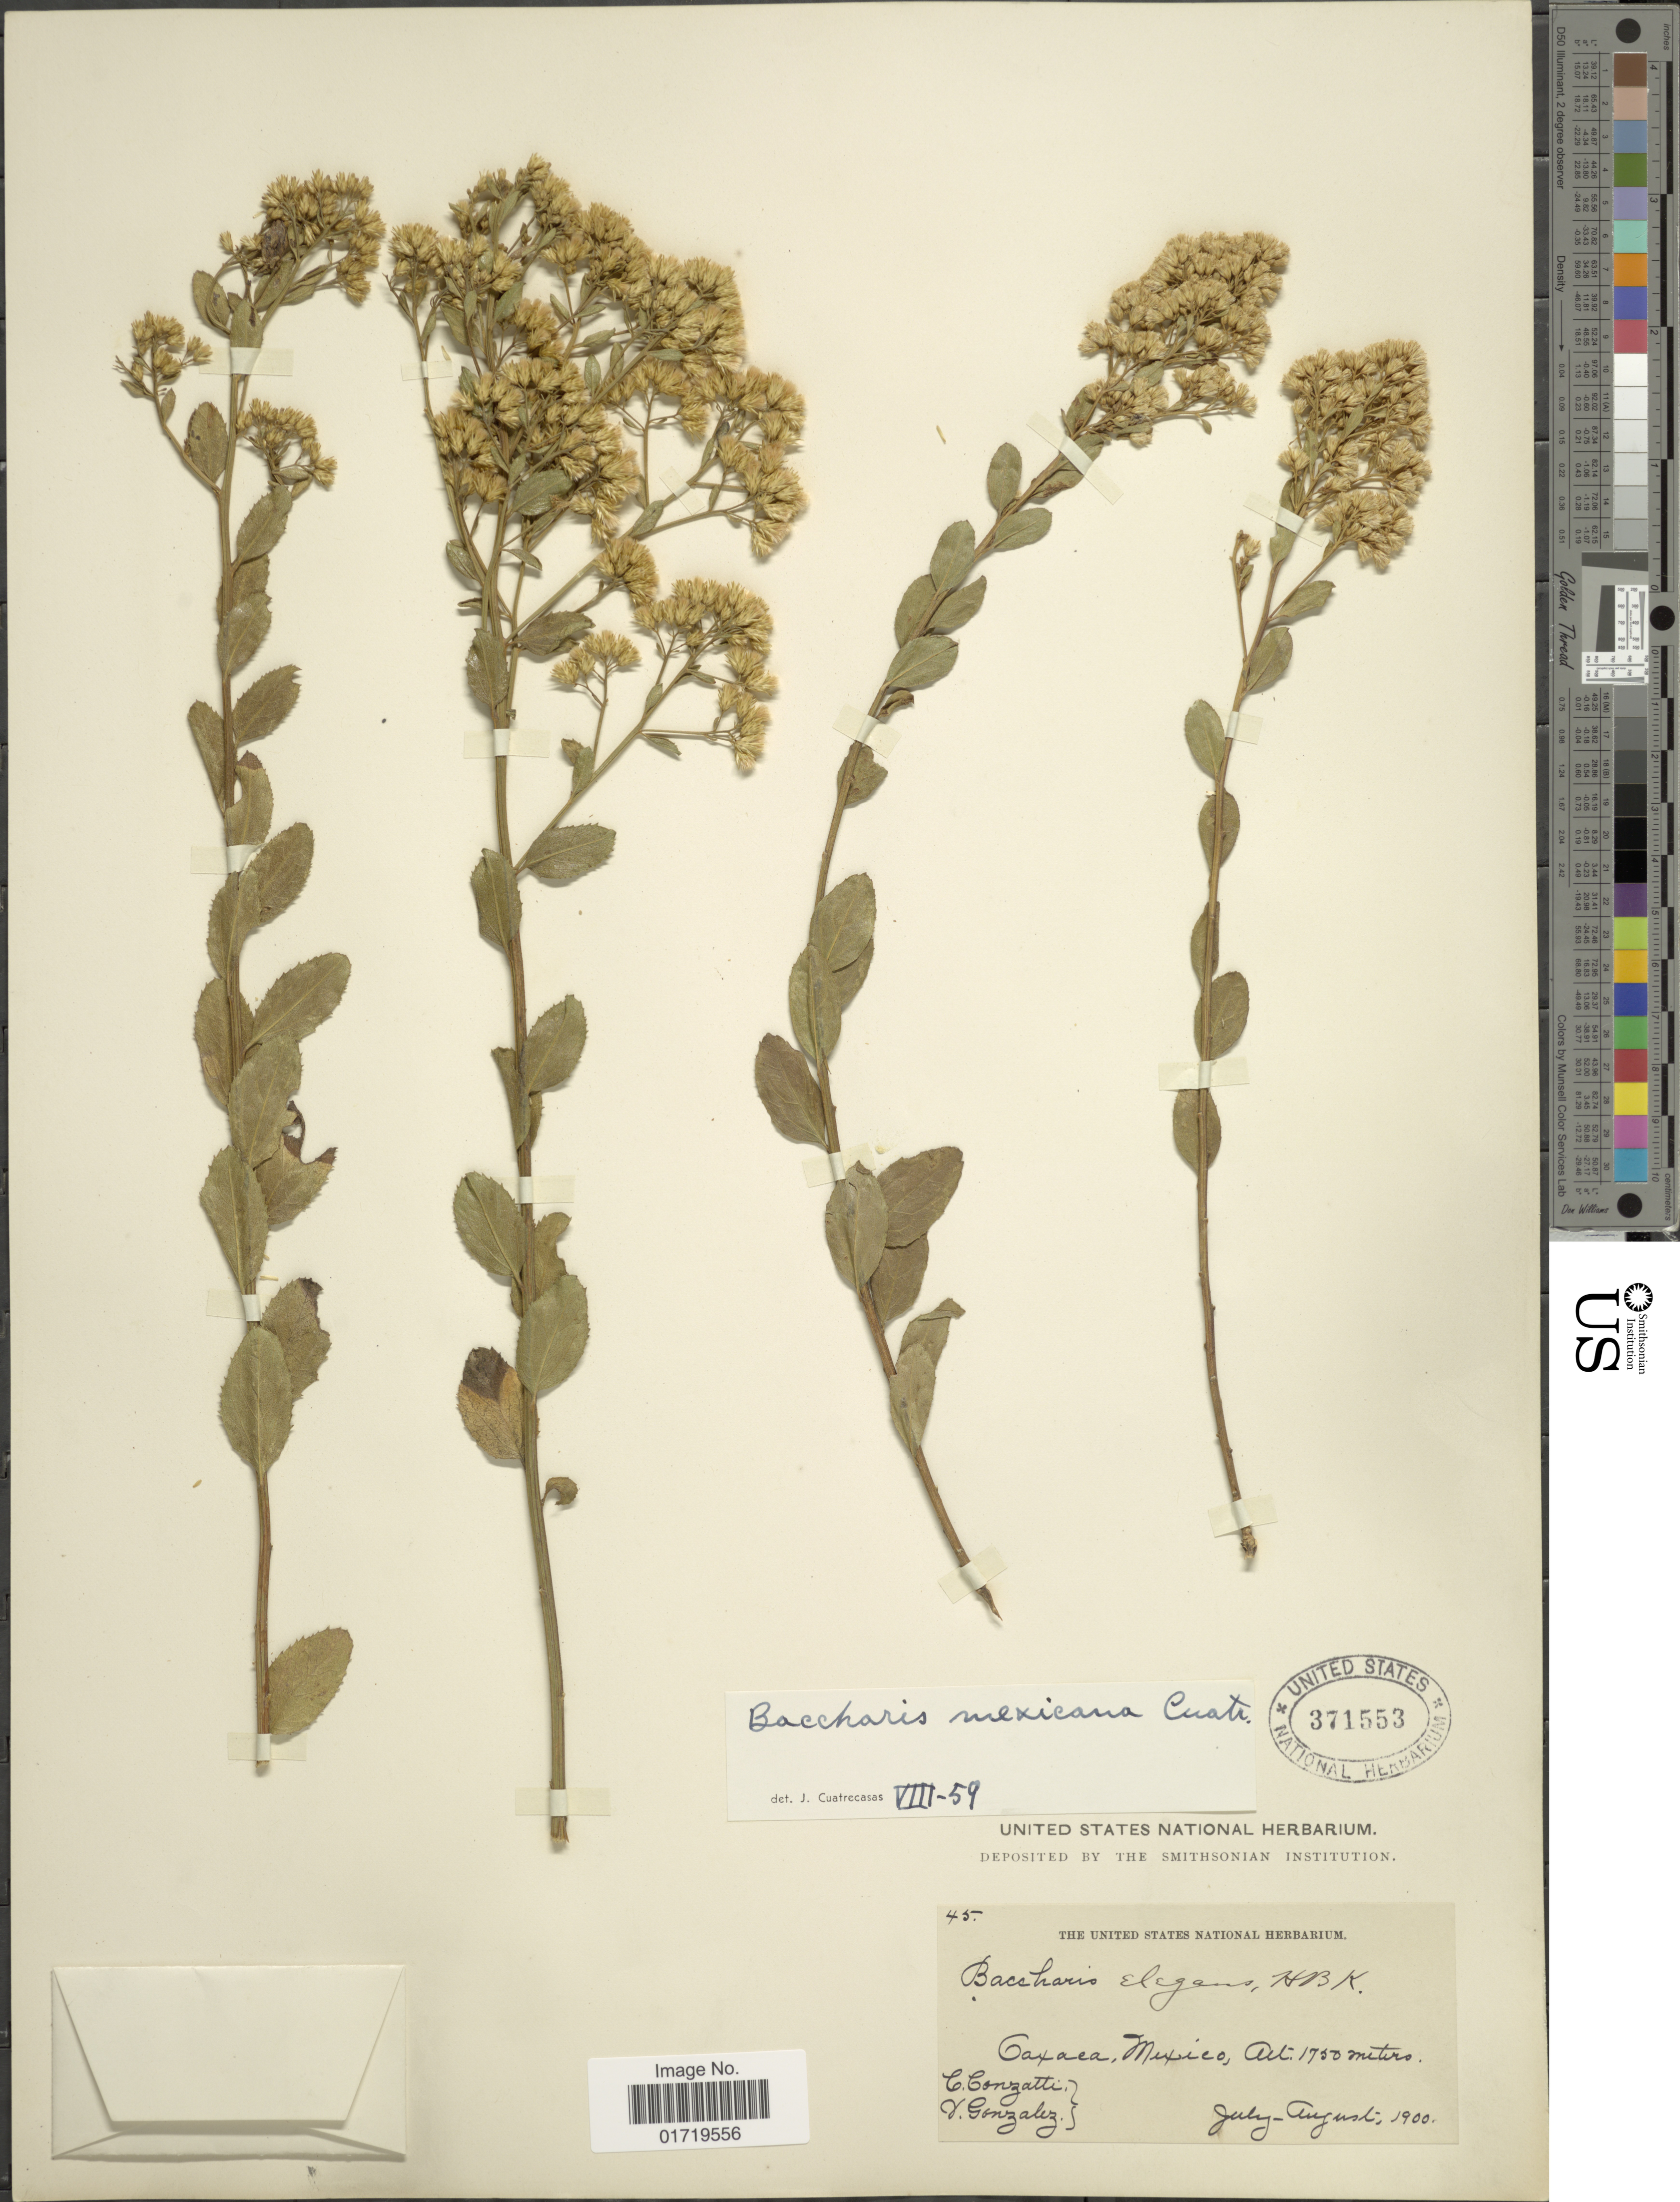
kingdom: Plantae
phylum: Tracheophyta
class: Magnoliopsida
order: Asterales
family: Asteraceae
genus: Baccharis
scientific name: Baccharis mexicana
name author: Cuatrec.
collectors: C. Conzatti & V. Gonzalez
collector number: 45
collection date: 1900-07/1900-08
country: Mexico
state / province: Oaxaca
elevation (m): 1750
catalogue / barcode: US 371553